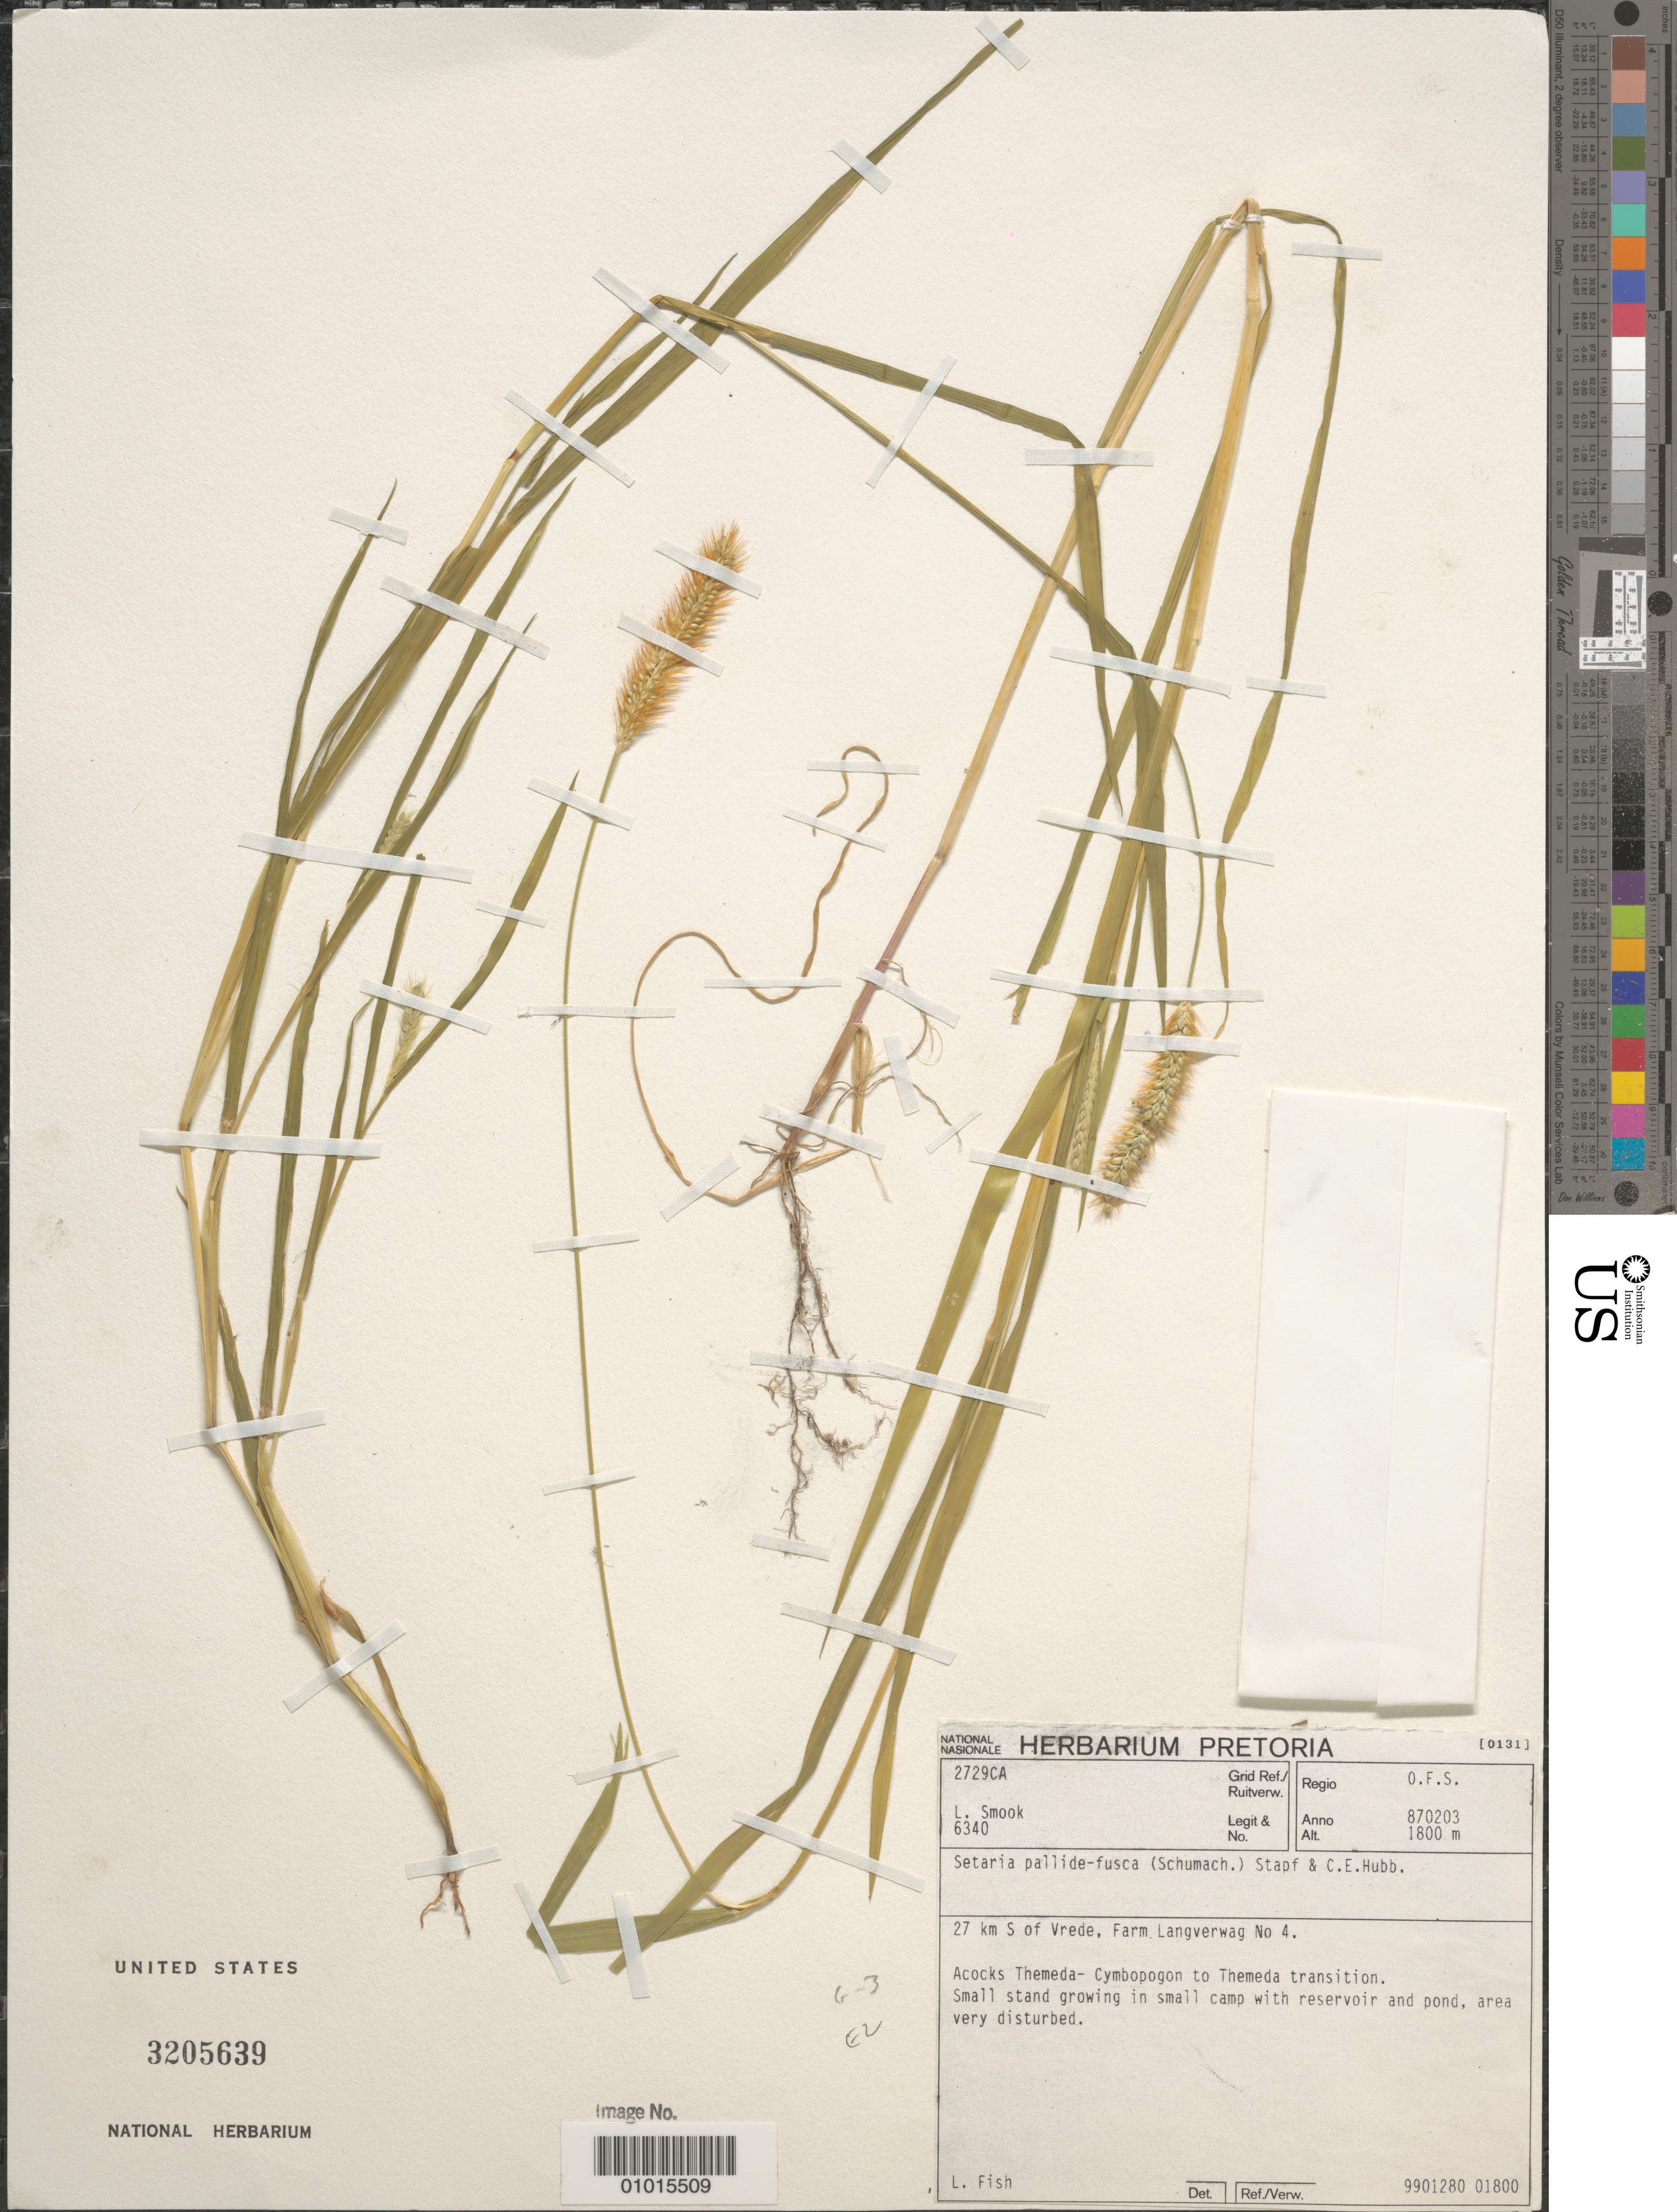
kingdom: Plantae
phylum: Tracheophyta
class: Liliopsida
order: Poales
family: Poaceae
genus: Setaria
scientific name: Setaria pallide-fusca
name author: (Schumach.) Stapf & C.E. Hubb.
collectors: L. Smook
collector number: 6340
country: South Africa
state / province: Gauteng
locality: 27 km S of Vrede, Farm Langverwag No. 4 Small stand growing in small camp with reservoir and pond, area very disturbed. Vrede. Pretoria.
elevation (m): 1800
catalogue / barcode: US 3205639